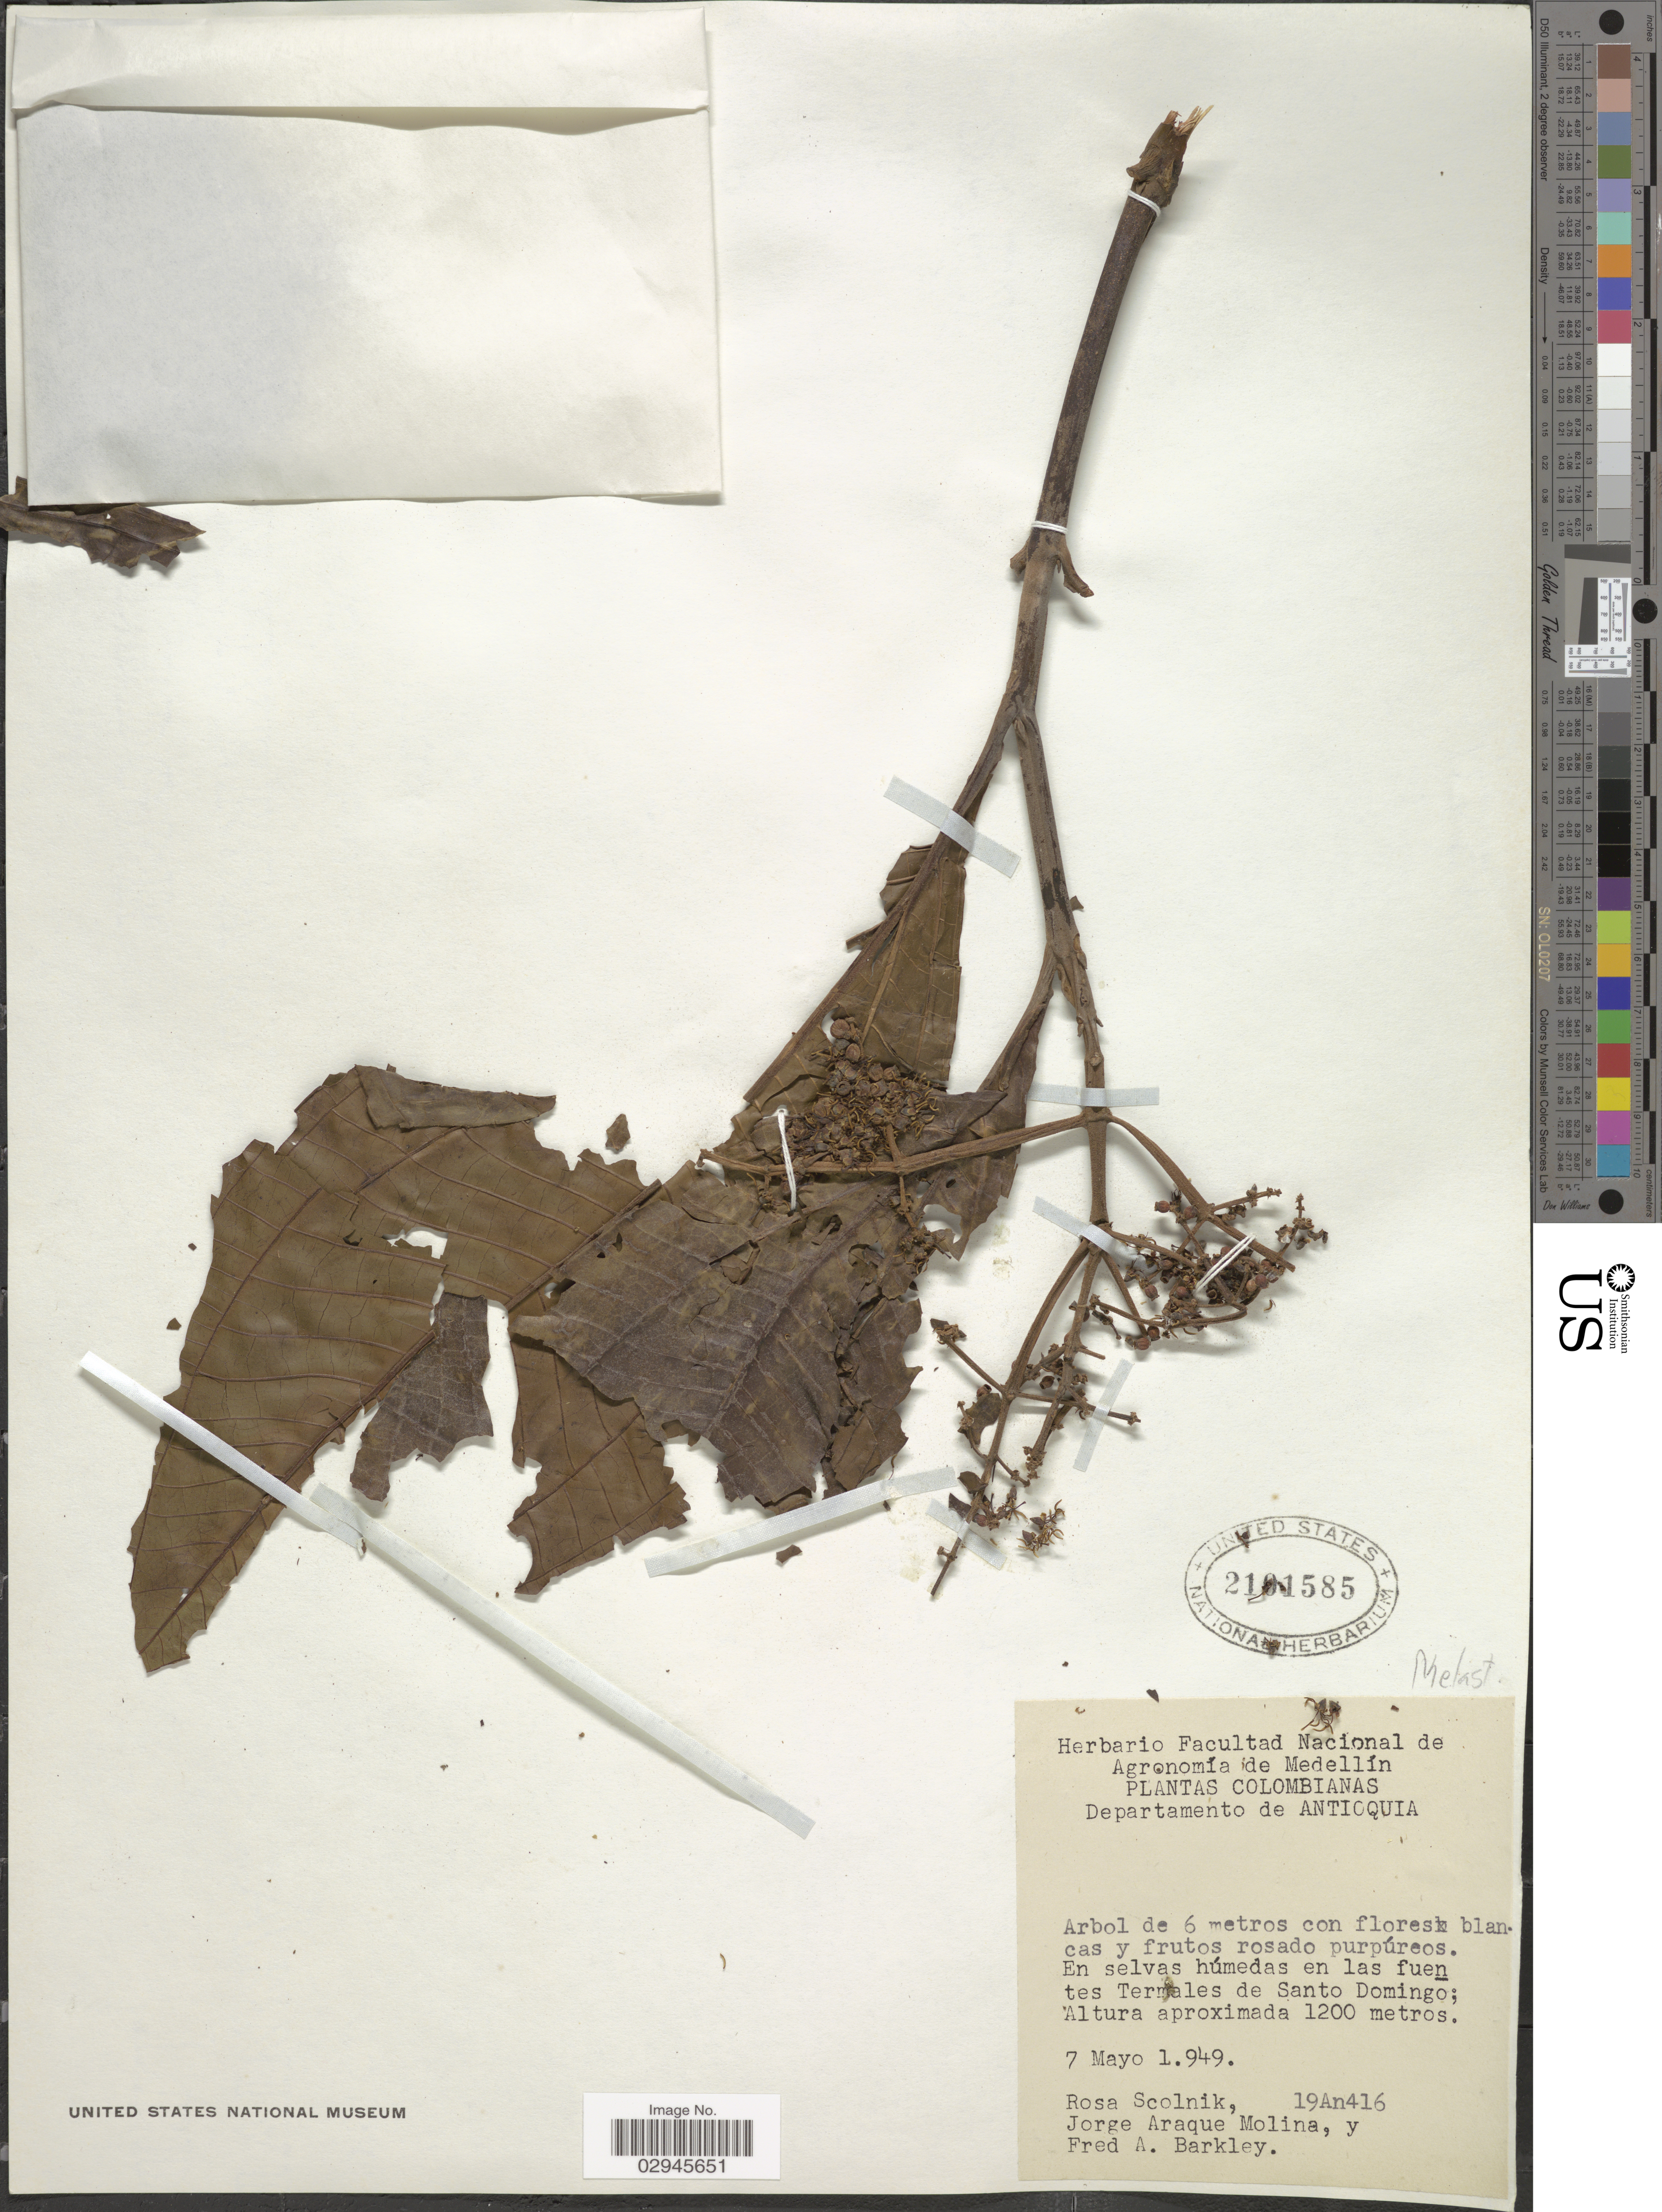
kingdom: Plantae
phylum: Tracheophyta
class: Magnoliopsida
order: Myrtales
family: Melastomataceae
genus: Miconia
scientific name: Miconia sp.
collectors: R. Scolnik, J. A. Molina & F. A. Barkley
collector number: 19An416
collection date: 1949-05-07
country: Colombia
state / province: Antioquia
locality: Departamento de Antioquia. En las fuentes Termales de Santo Domingo.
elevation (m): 1200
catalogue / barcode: US 2101585